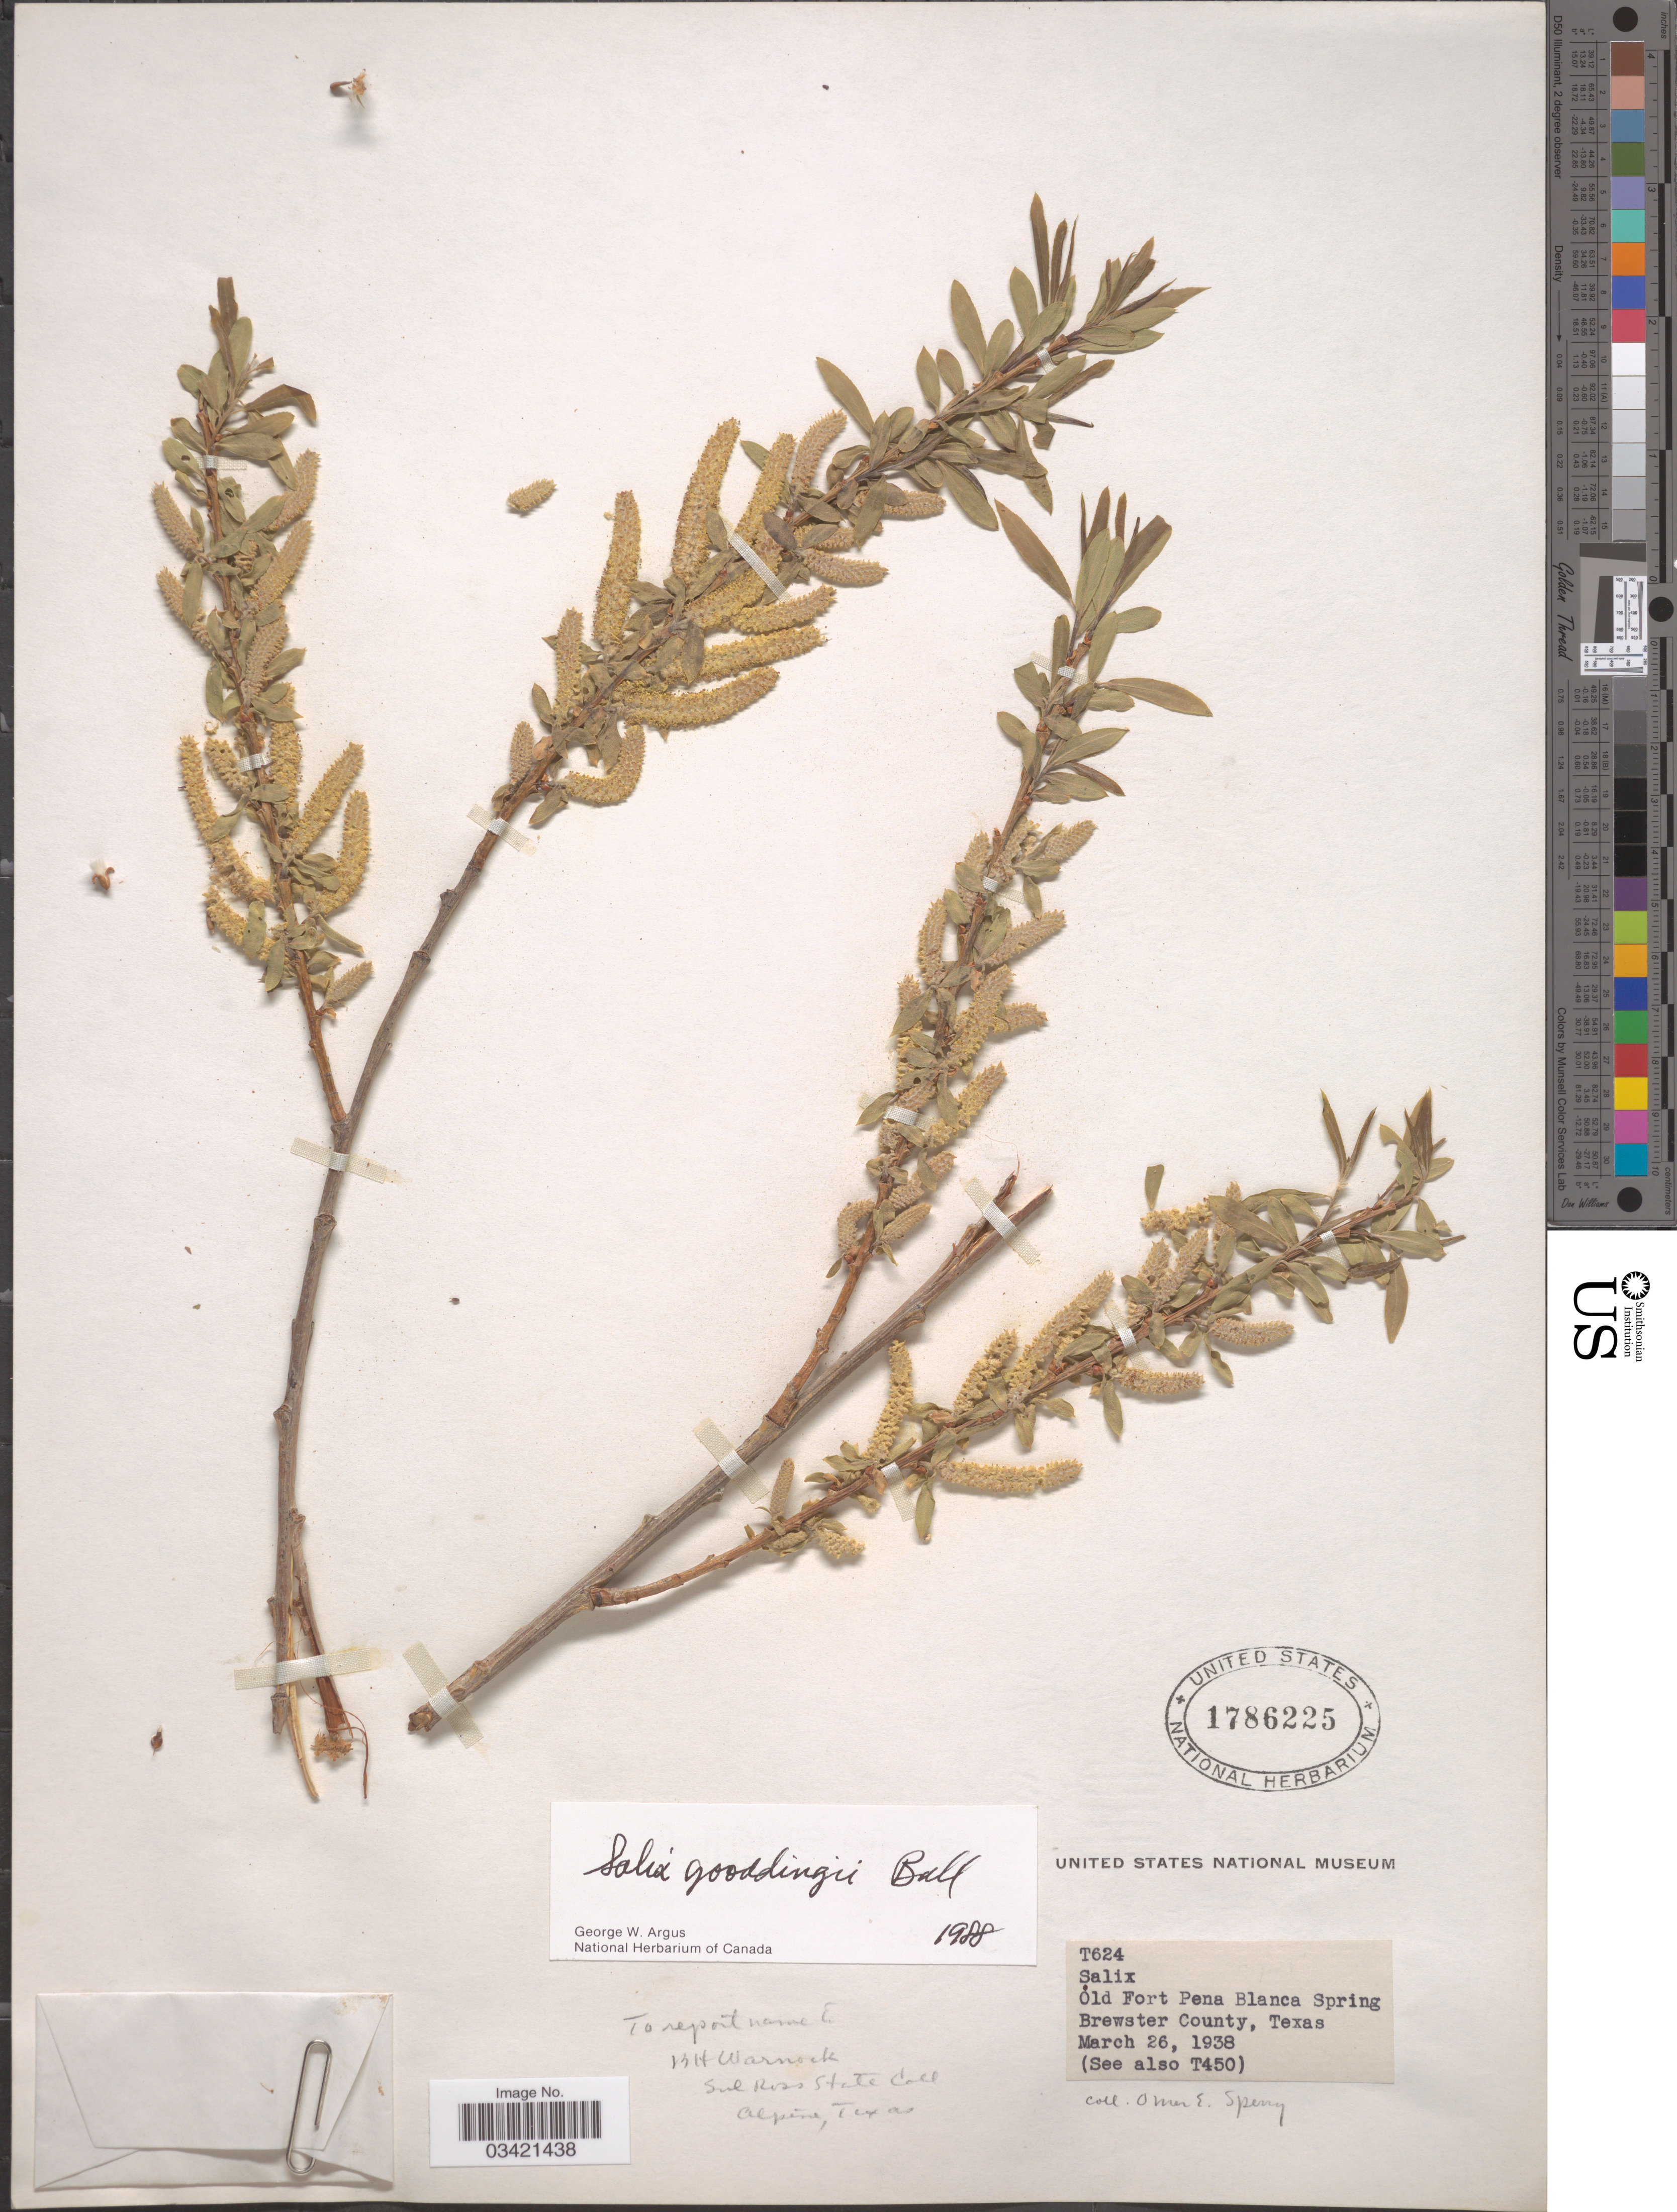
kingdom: Plantae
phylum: Tracheophyta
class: Magnoliopsida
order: Malpighiales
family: Salicaceae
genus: Salix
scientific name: Salix gooddingii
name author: C.R. Ball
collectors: O. E. Sperry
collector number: T624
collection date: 1938-03-26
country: United States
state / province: Texas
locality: Old Fort Pena Blanca Spring. Brewster County.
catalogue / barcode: US 1786225